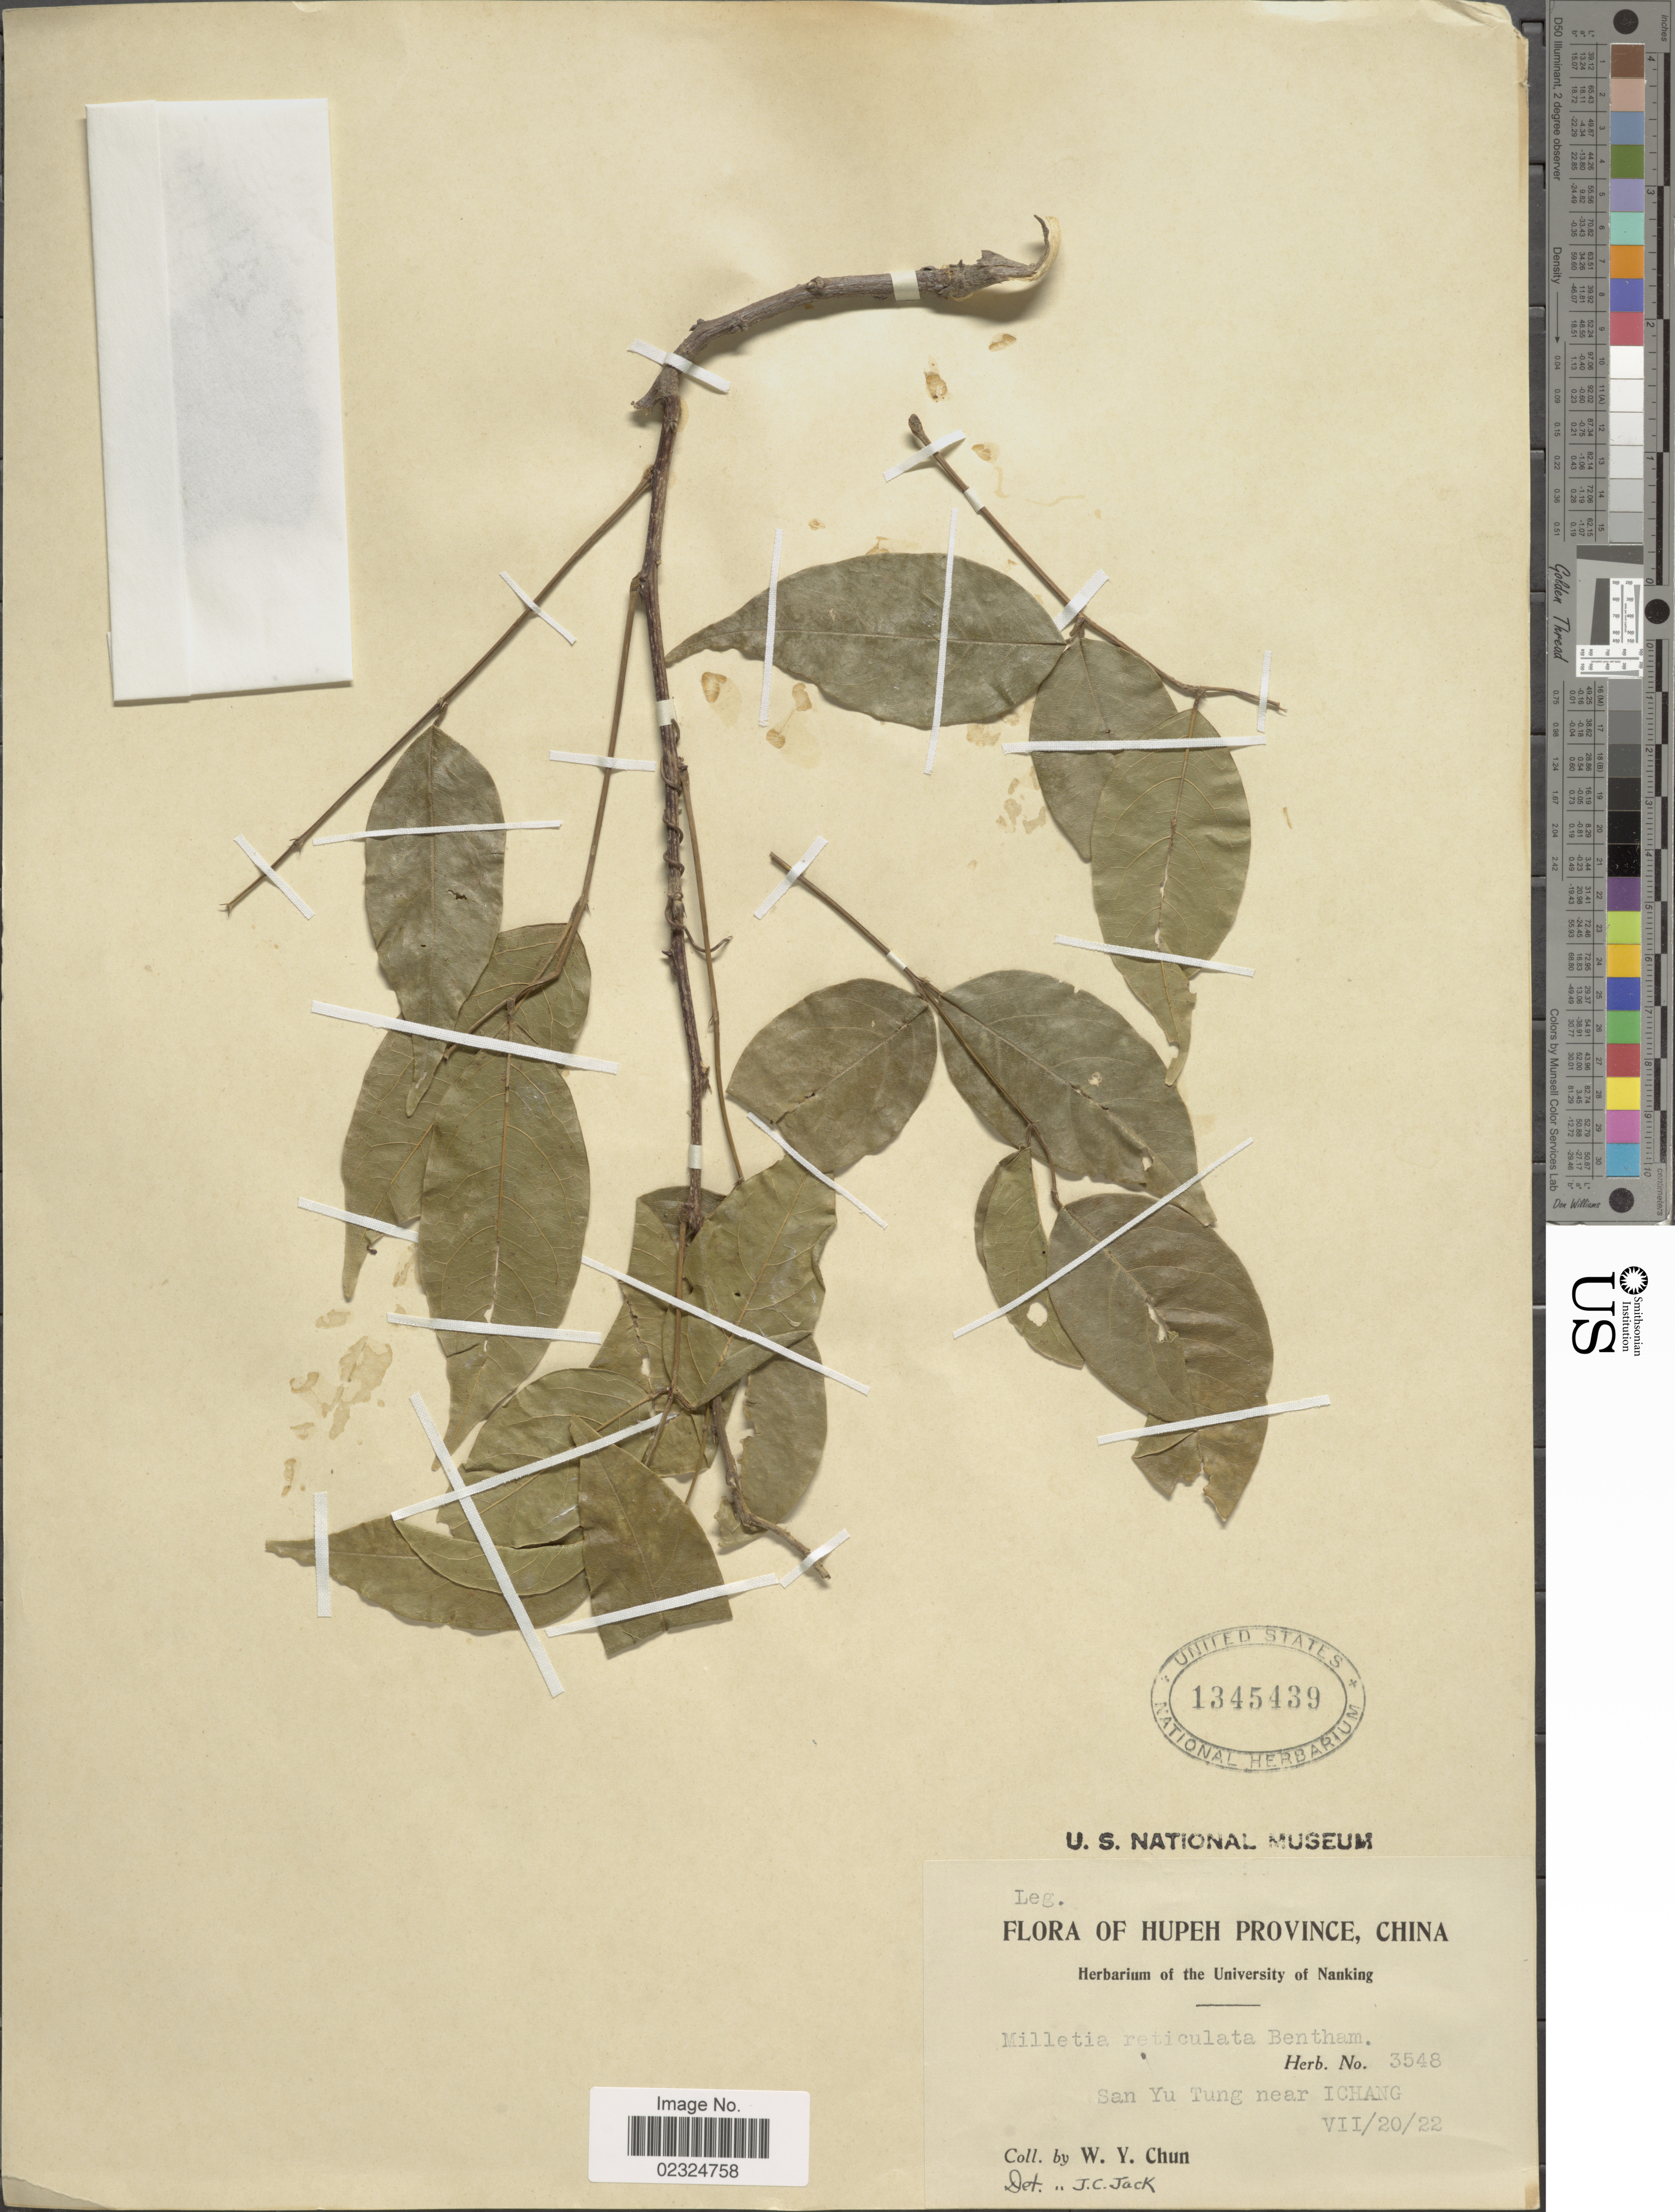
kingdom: Plantae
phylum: Tracheophyta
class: Magnoliopsida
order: Fabales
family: Fabaceae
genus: Wisteriopsis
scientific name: Wisteriopsis reticulata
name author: (Benth.) J. Compton & Schrire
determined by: Strong, Mark T., (BOT), Smithsonian Institution - National Museum of Natural History (UNITED STATES)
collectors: W. Y. Chun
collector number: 3548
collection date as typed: Transcribed d/m/y: 20/7/22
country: China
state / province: Hubei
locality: Hupeh Province, San Yu Tung near Ichang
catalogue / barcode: US 1345439